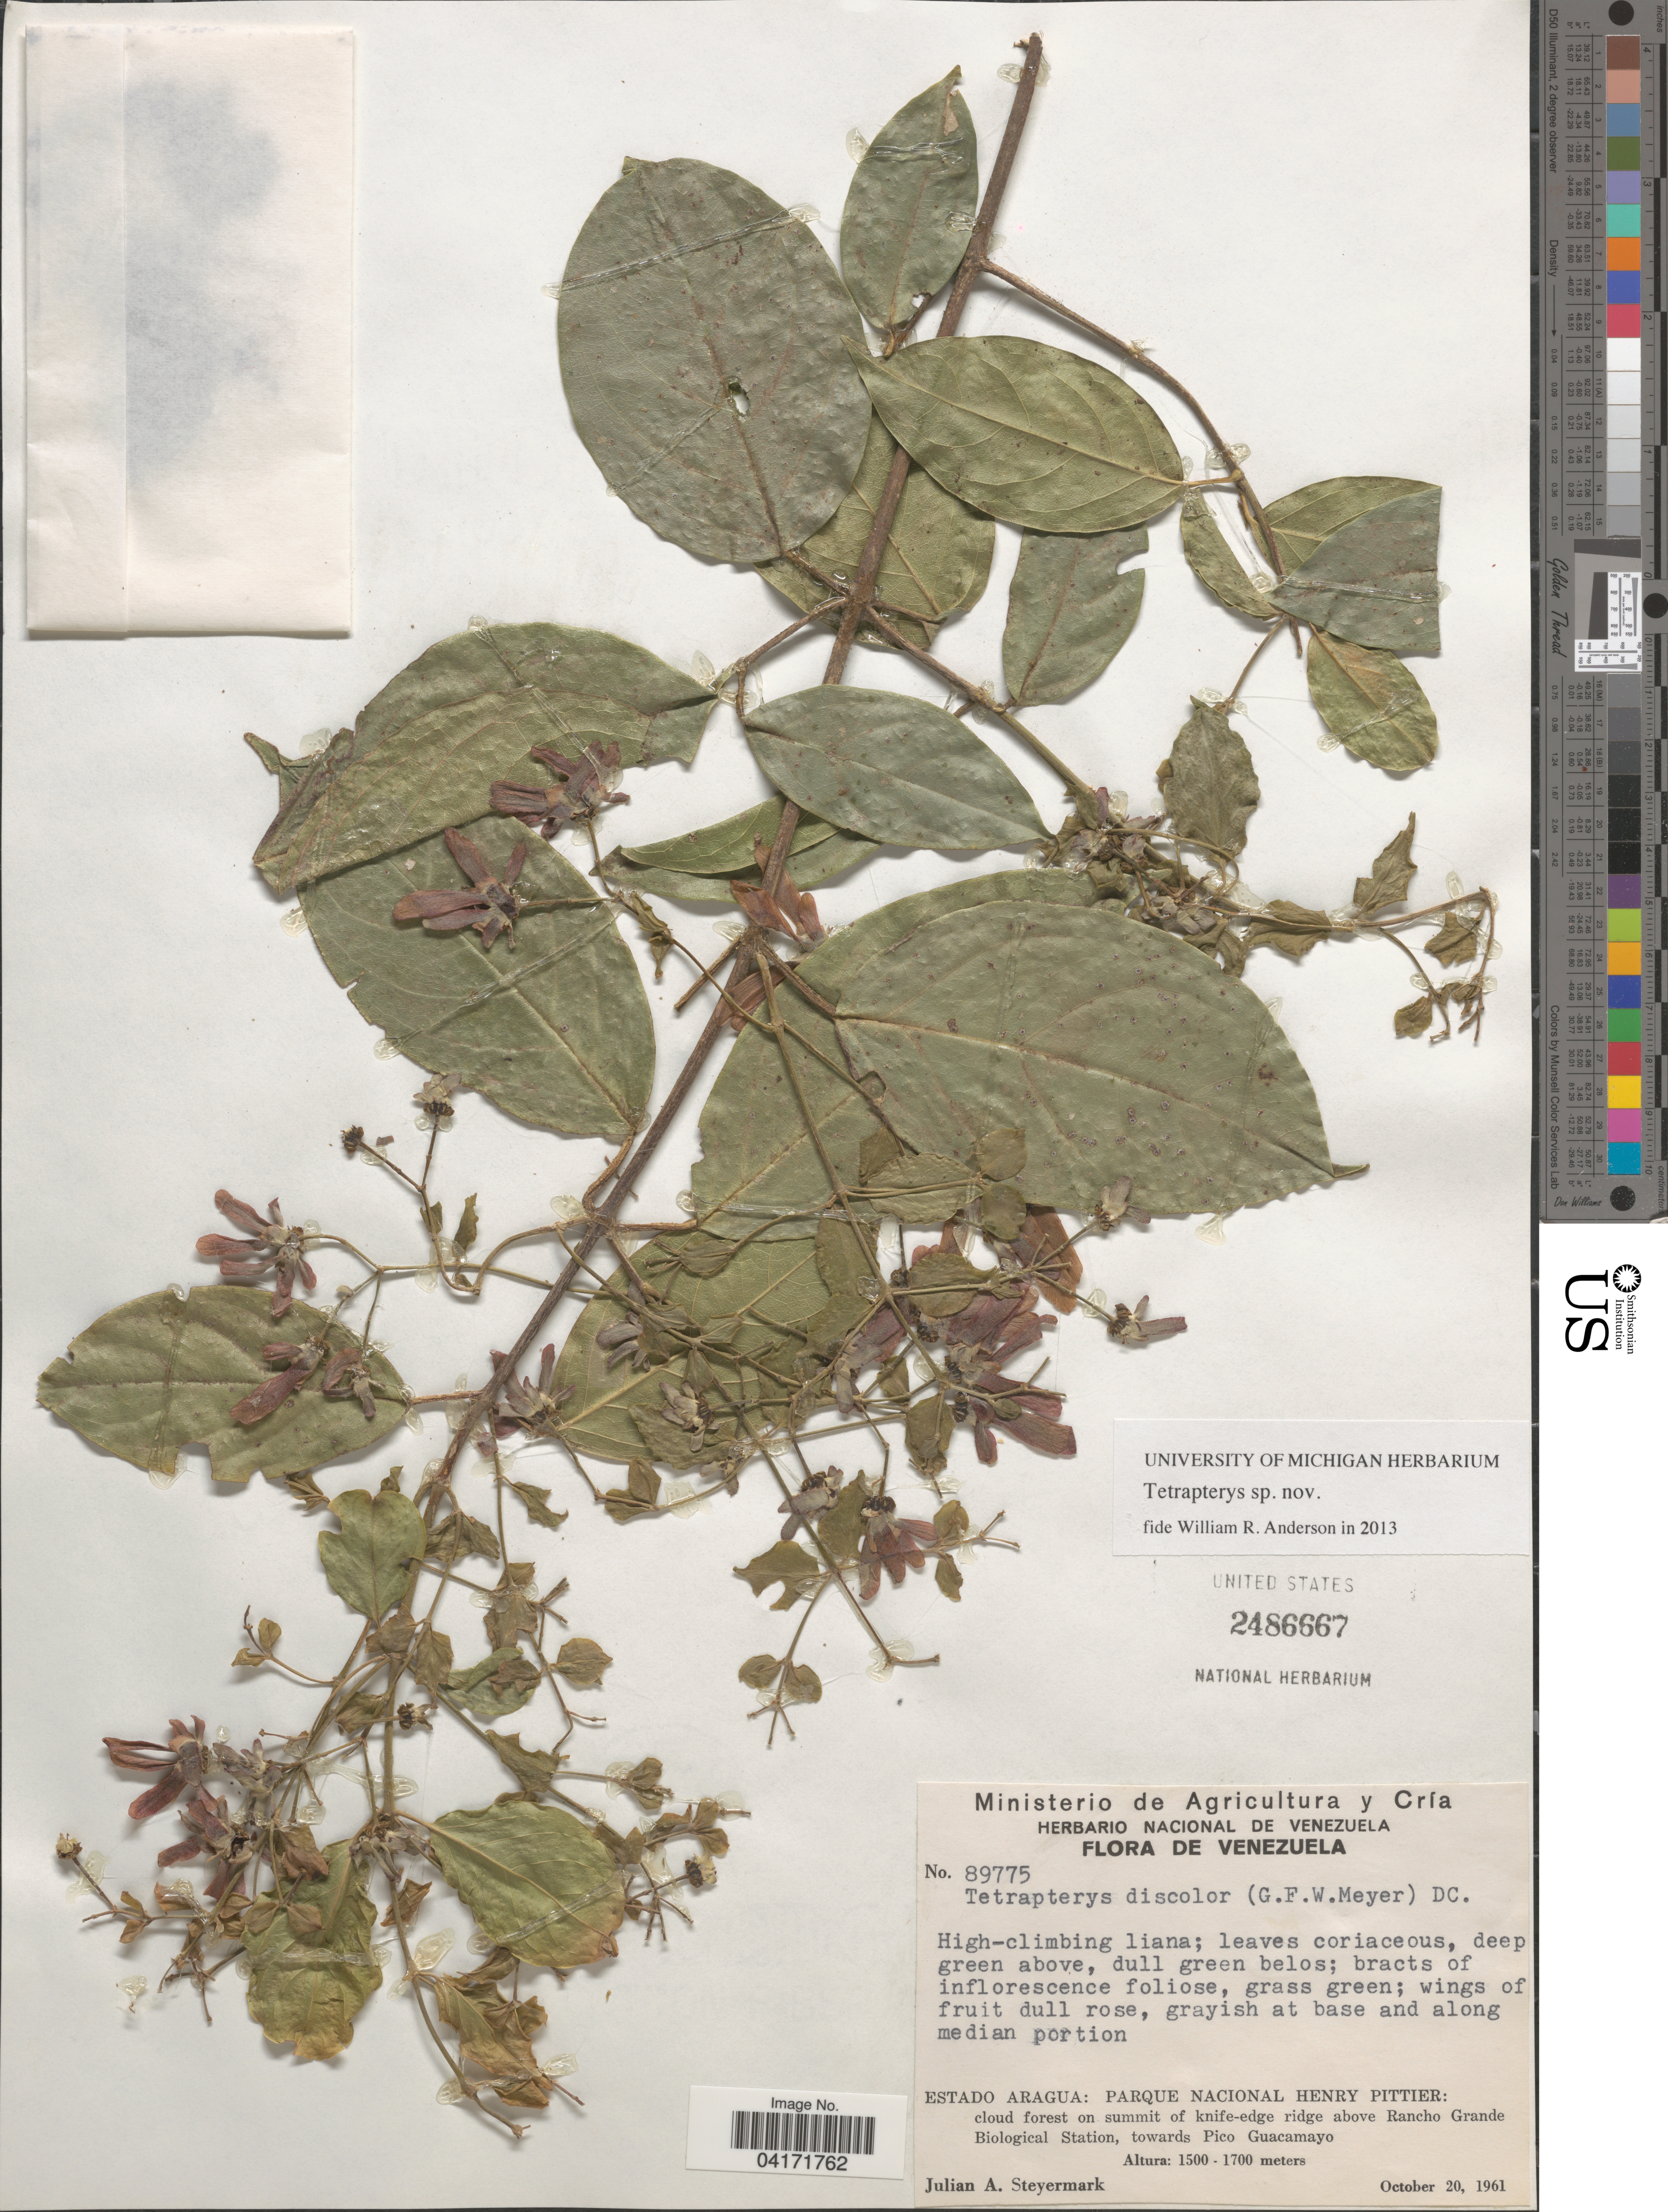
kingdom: Plantae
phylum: Tracheophyta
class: Magnoliopsida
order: Malpighiales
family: Malpighiaceae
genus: Tetrapterys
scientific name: Tetrapterys sp.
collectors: J. Steyermark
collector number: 89775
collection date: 1961-10-20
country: Venezuela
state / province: Aragua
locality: Parque Nacional Henry Pittier: cloud forest on summit of knife-edge ridge above Rancho Grande Biological Station, towards Pico Guacamayo.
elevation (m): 1500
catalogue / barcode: US 2486667